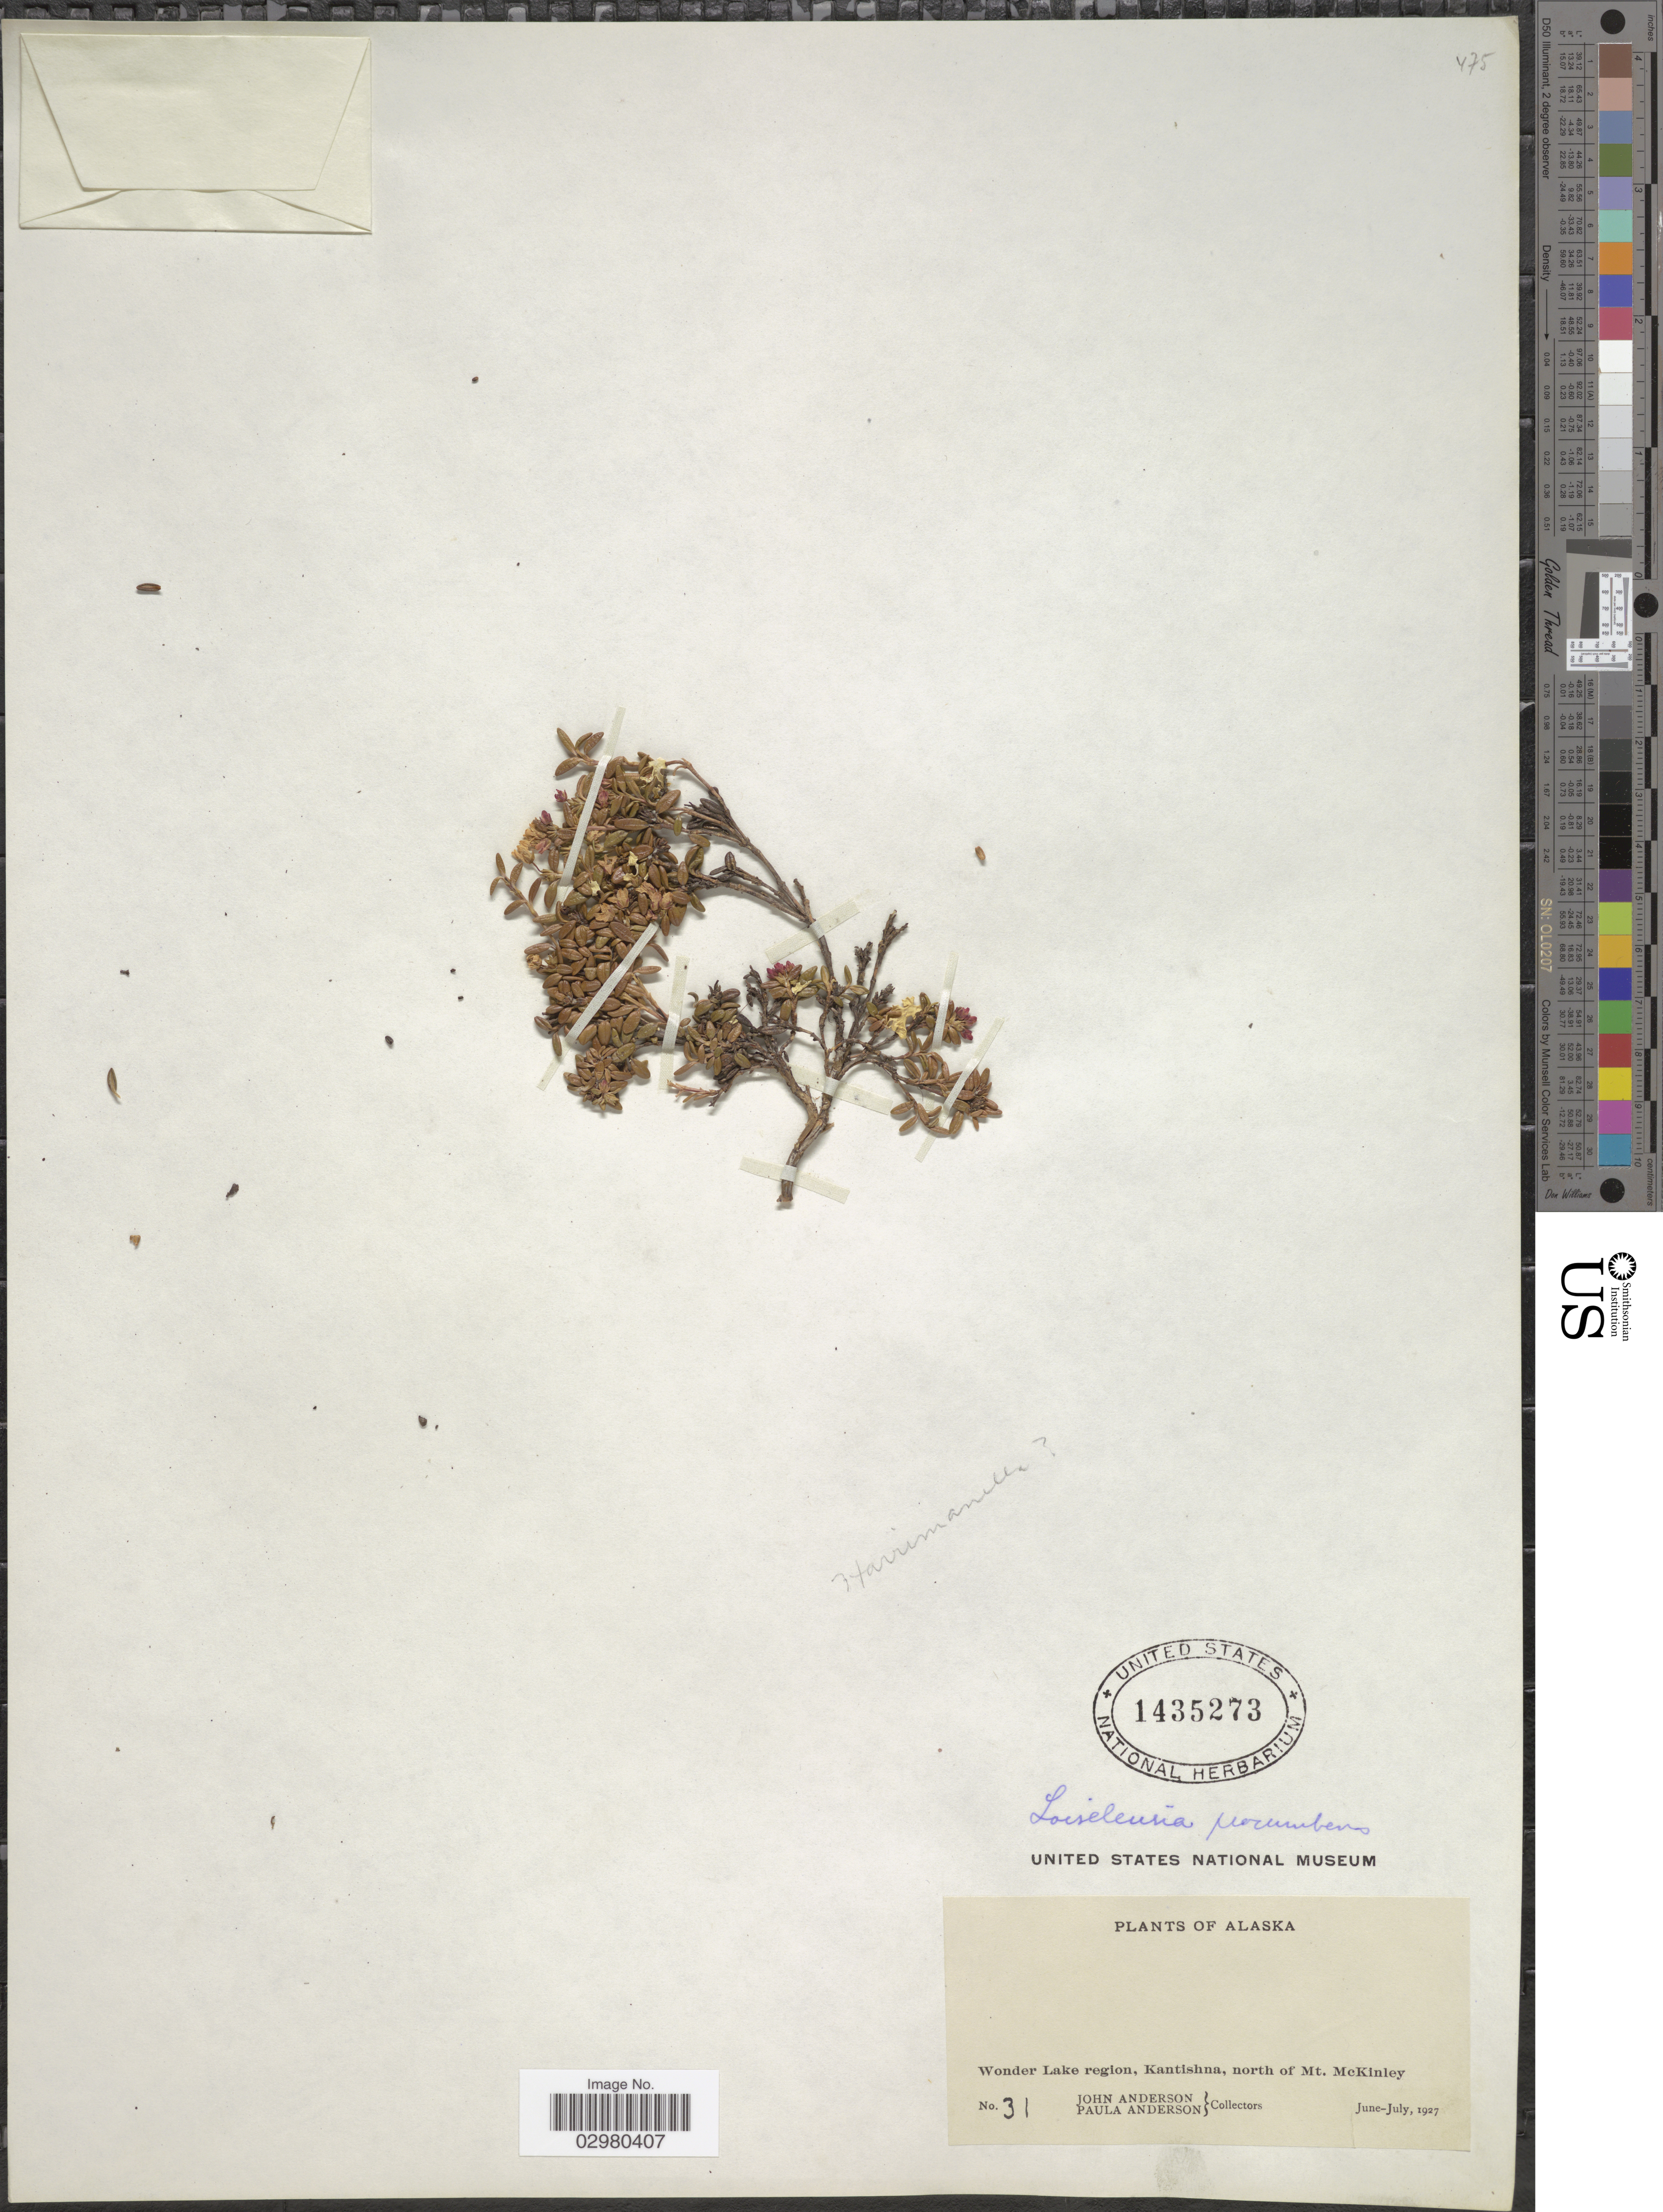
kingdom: Plantae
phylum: Tracheophyta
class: Magnoliopsida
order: Ericales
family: Ericaceae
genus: Loiseleuria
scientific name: Loiseleuria procumbens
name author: (L.) Desv.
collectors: J. Anderson & P. Anderson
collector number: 31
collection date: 1927-02/1927-07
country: United States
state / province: Alaska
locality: Wonder Lake region, Kantishna, north of Mt. McKinley.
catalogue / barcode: US 1435273